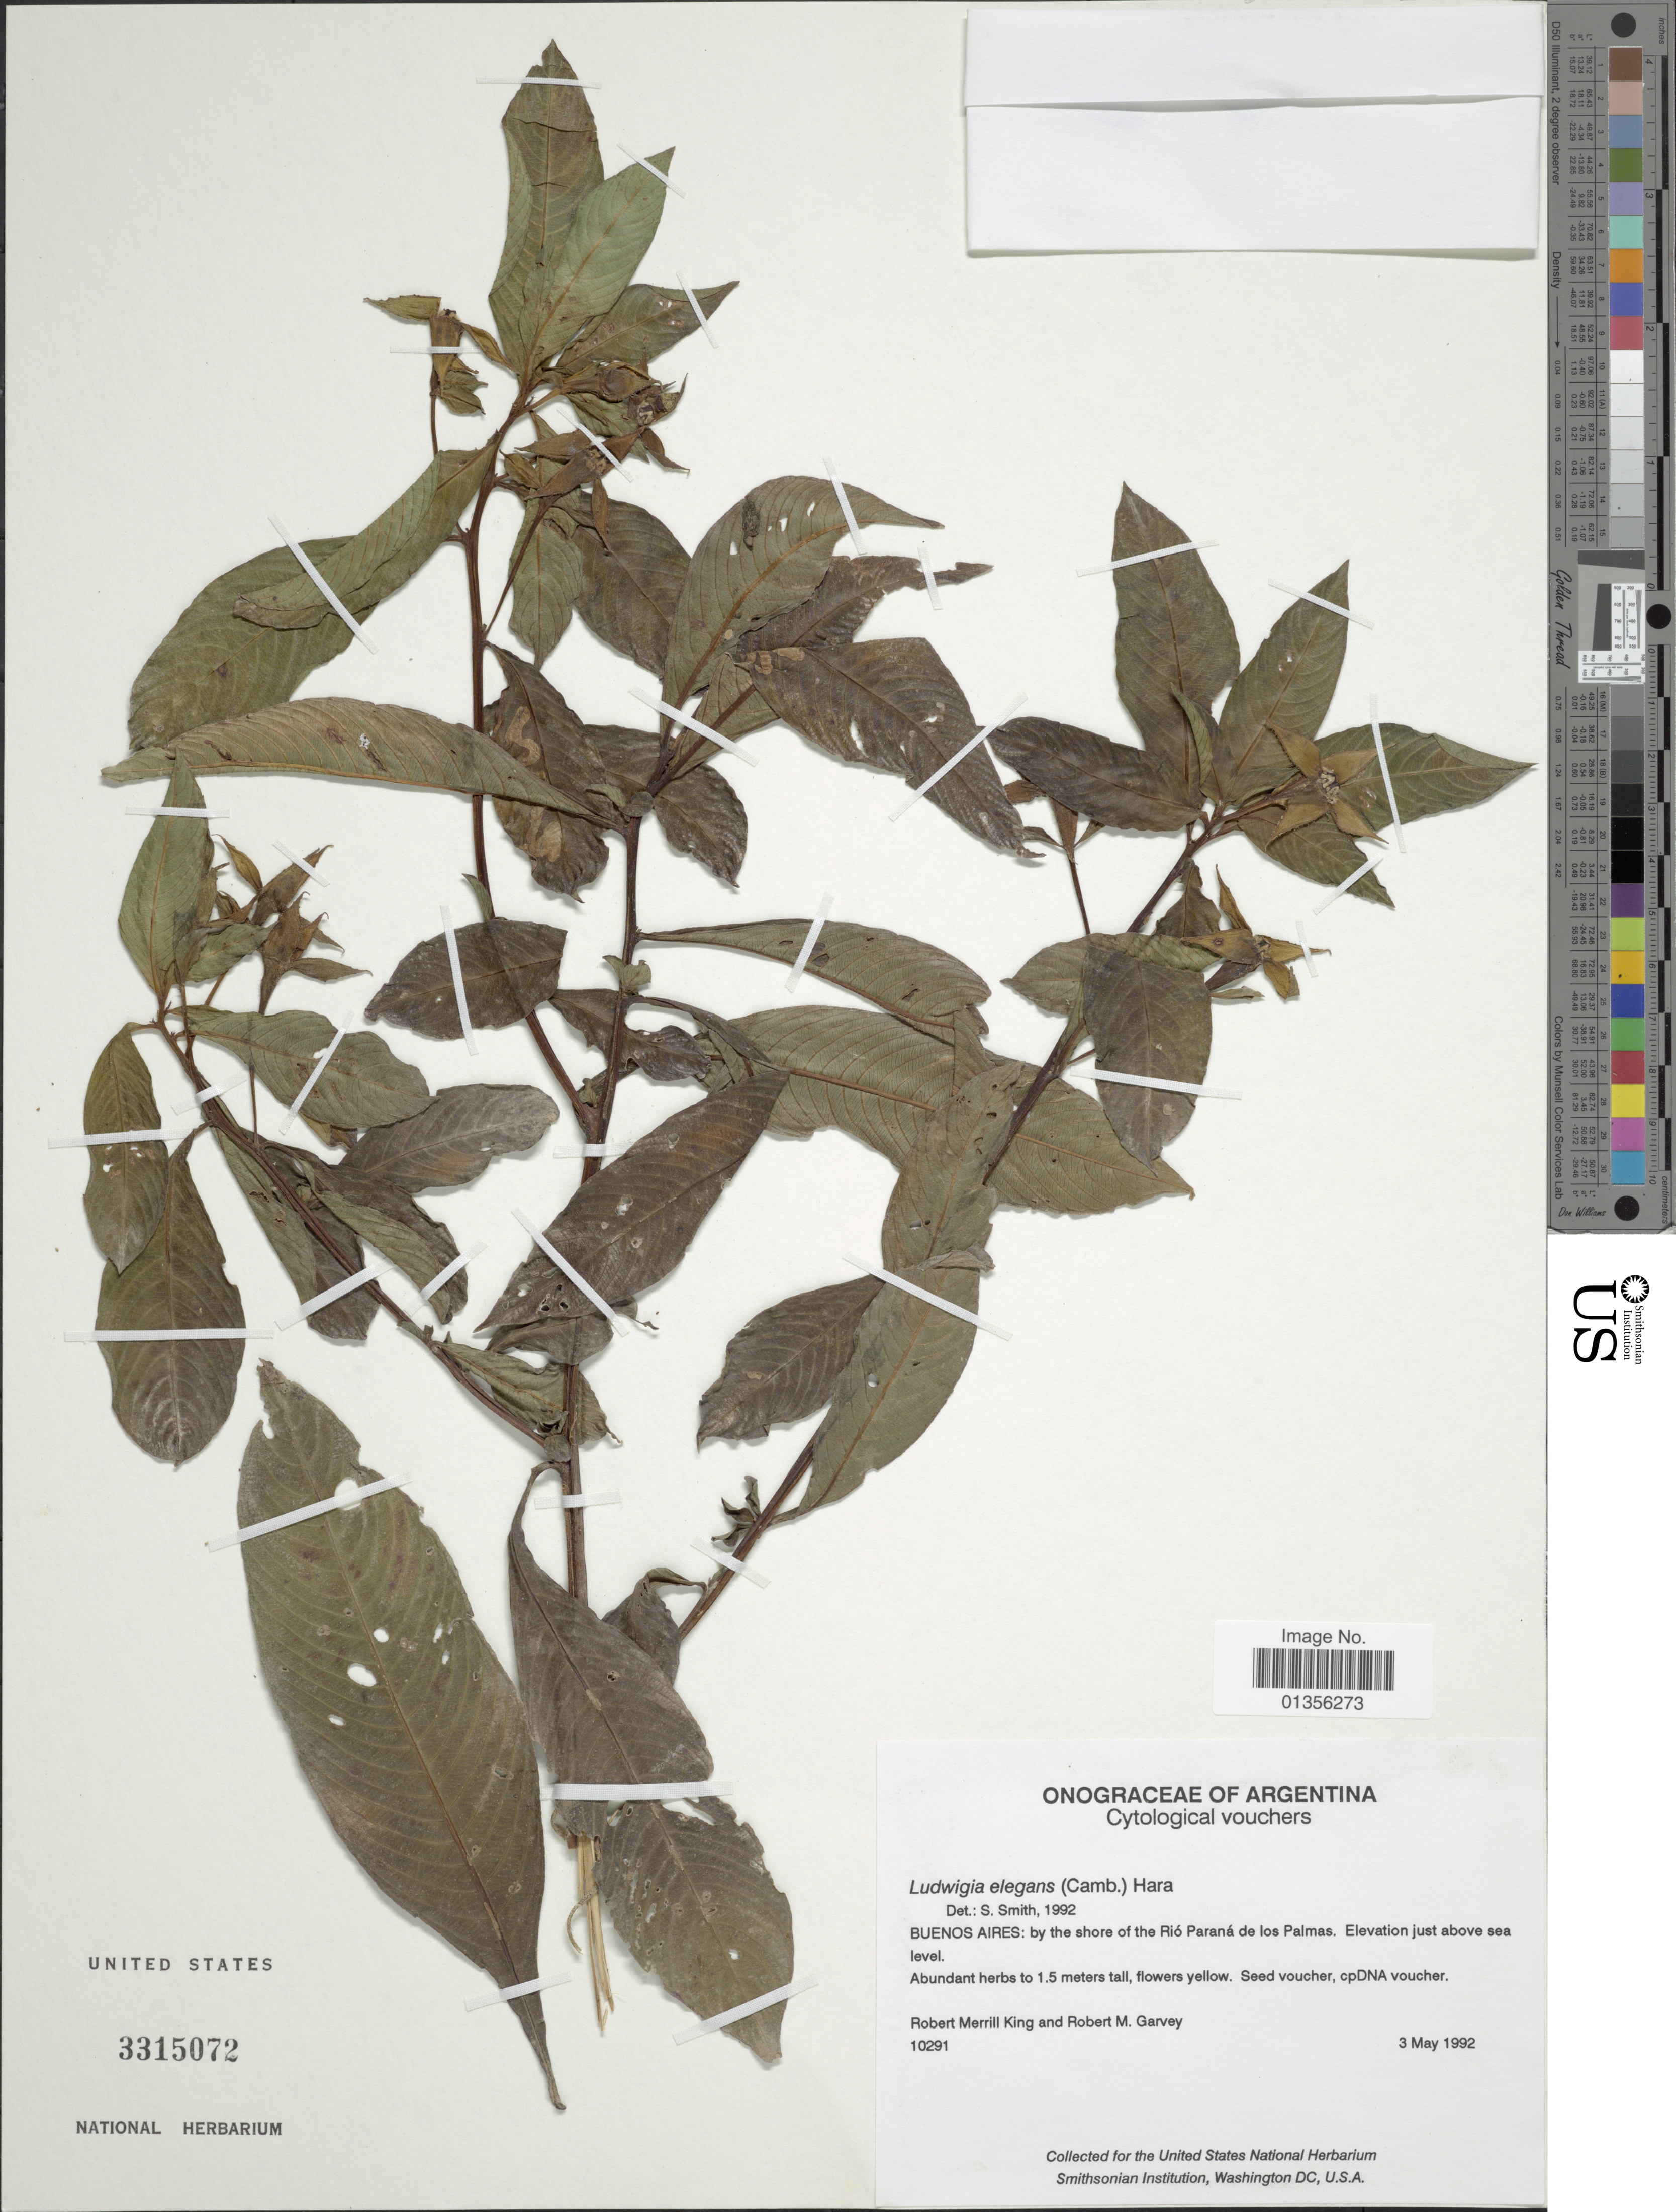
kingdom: Plantae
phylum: Tracheophyta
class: Magnoliopsida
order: Myrtales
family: Onagraceae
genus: Ludwigia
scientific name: Ludwigia elegans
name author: (Cambess.) H. Hara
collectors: R. M. King & R. Garvey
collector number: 10291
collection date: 1992-05-03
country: Argentina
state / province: Buenos Aires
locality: By the shore of the Rió Paraná de los Palmas.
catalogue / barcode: US 3315072